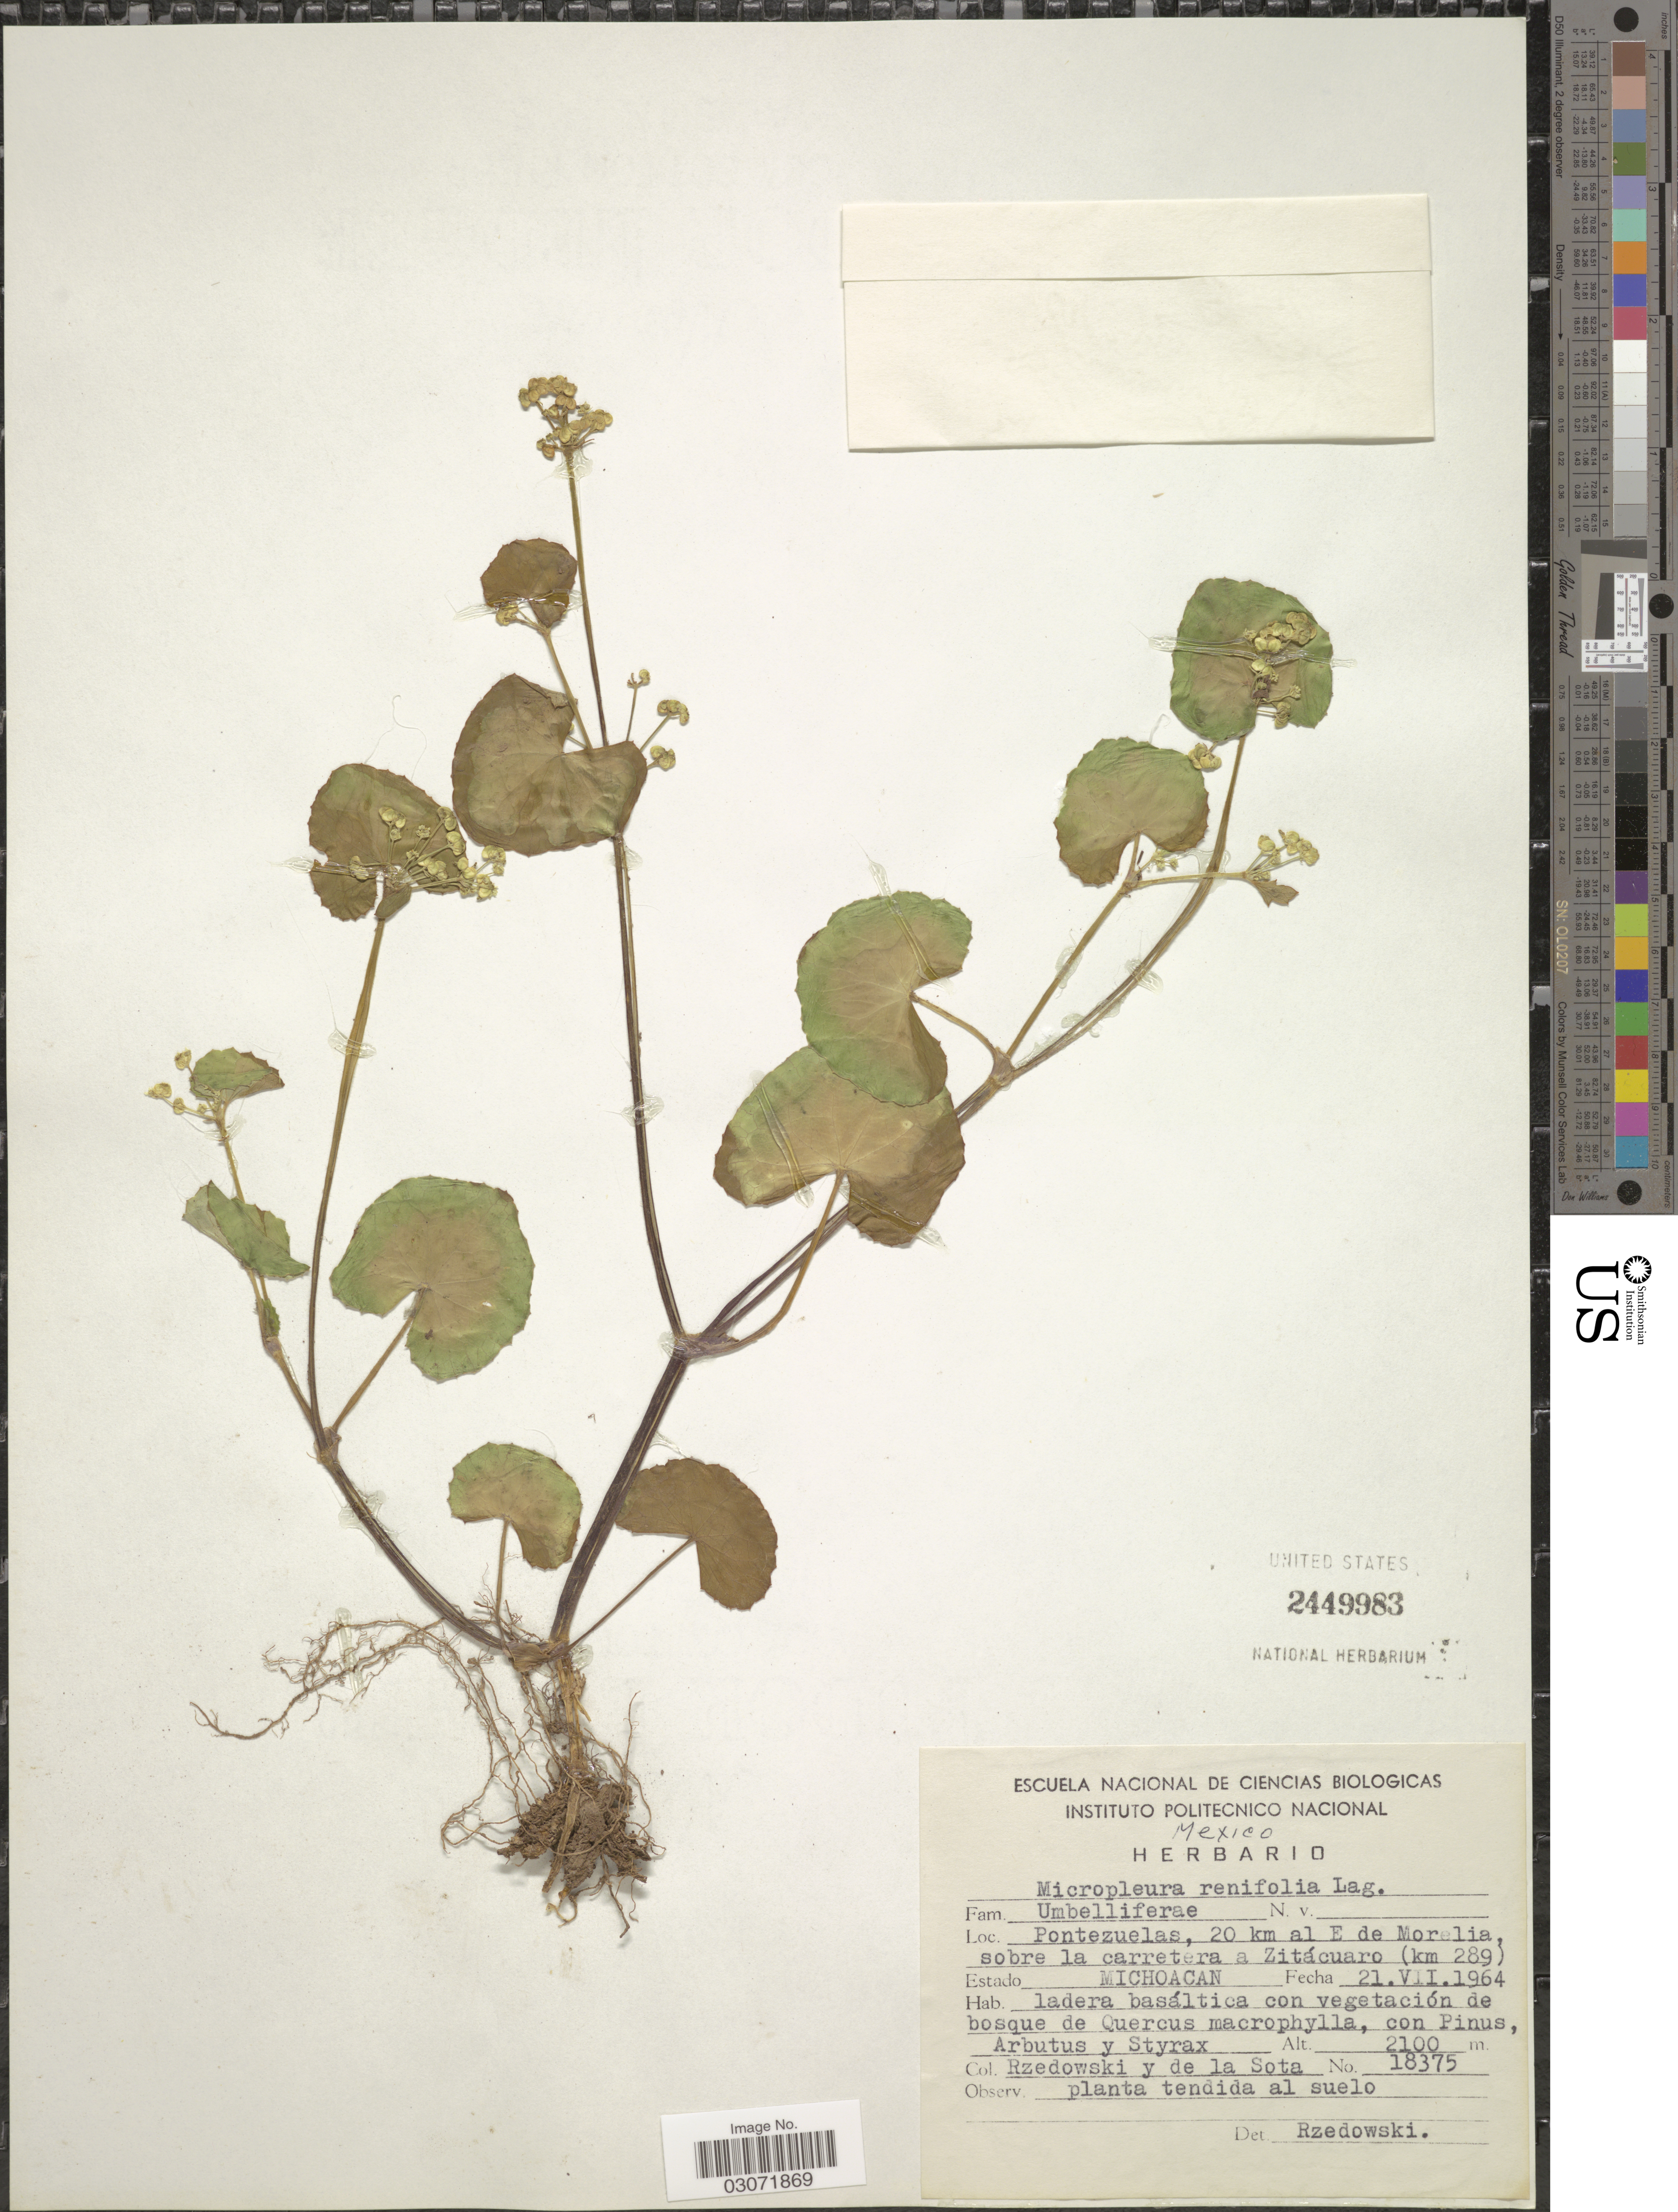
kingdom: Plantae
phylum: Tracheophyta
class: Magnoliopsida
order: Apiales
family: Apiaceae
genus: Micropleura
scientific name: Micropleura renifolia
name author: Lag.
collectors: Rzedowski, -- & de la Sota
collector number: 18375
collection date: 1964-07-21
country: Mexico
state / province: Michoacán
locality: Pontezuelas, 20 km al E de Morelia, sobre la carretera a Zitácuaro (km 289).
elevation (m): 2100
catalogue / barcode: US 2449983